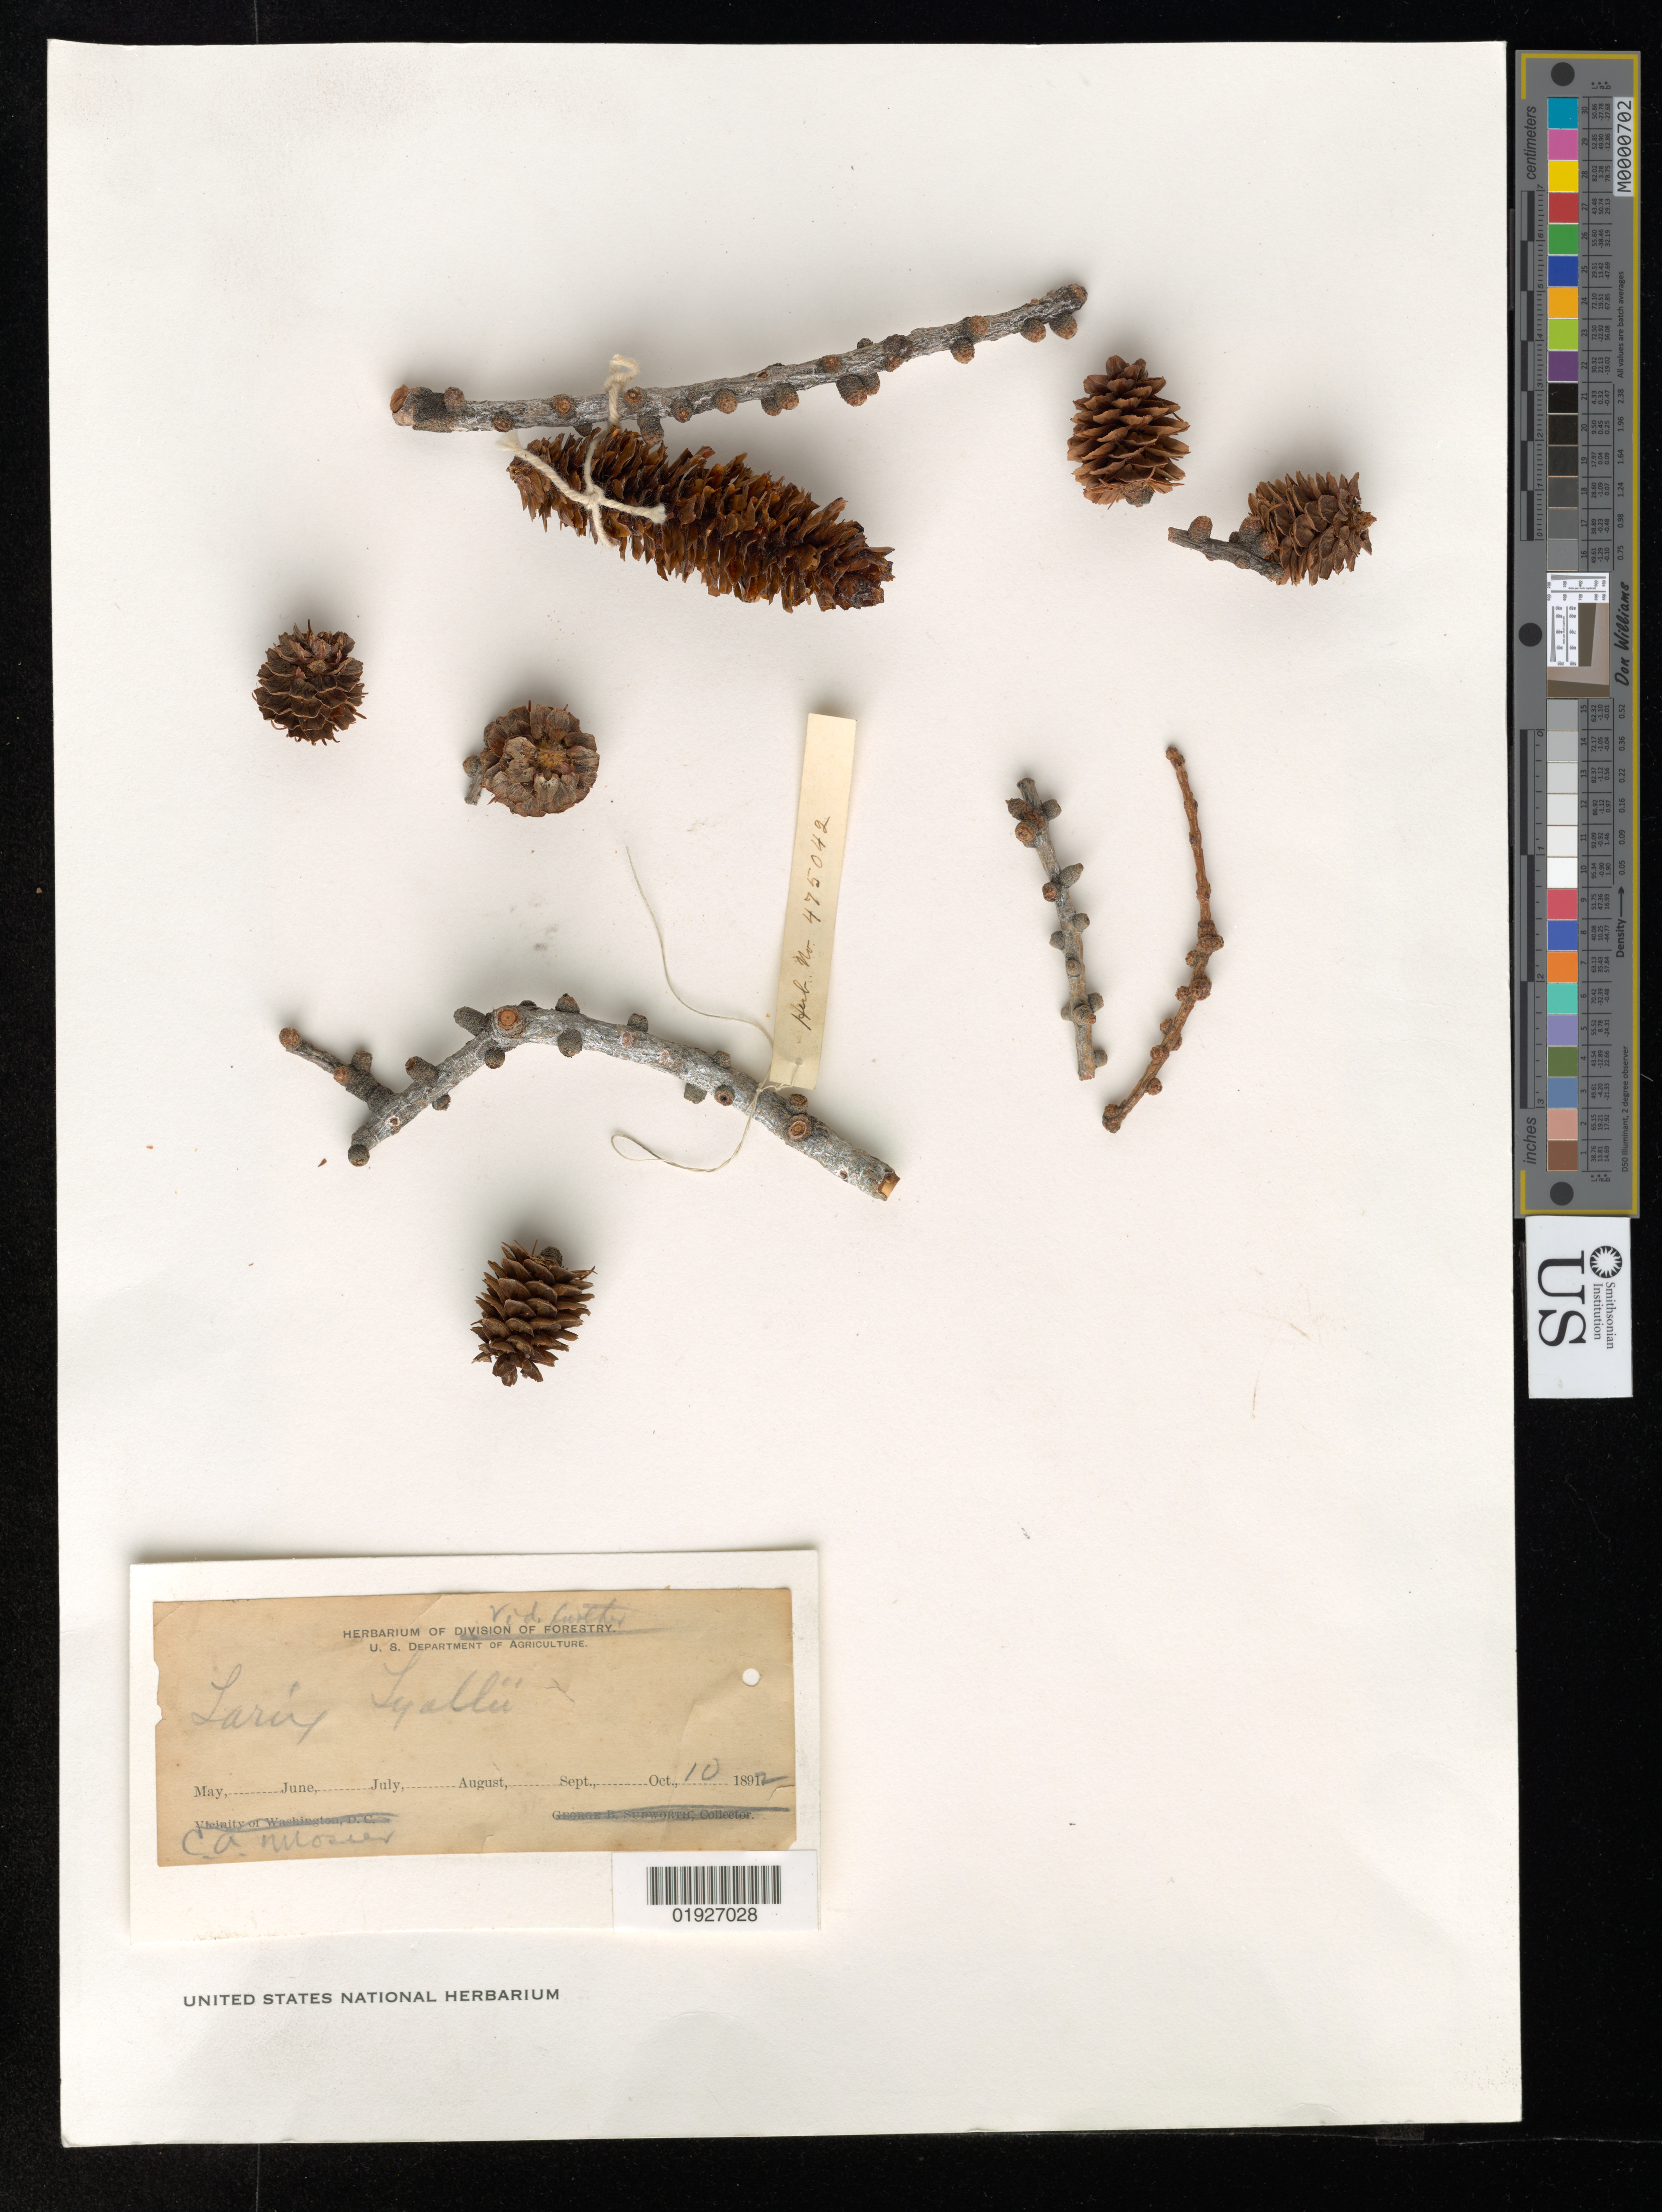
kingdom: Plantae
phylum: Tracheophyta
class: Pinopsida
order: Pinales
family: Pinaceae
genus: Pseudotsuga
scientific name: Pseudotsuga macrocarpa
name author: (Vasey) Mayr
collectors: C. A. Mosier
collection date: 1892-10-10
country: United States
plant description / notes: Locality information is unclear.; Herb. no. 475042.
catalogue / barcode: US 475042